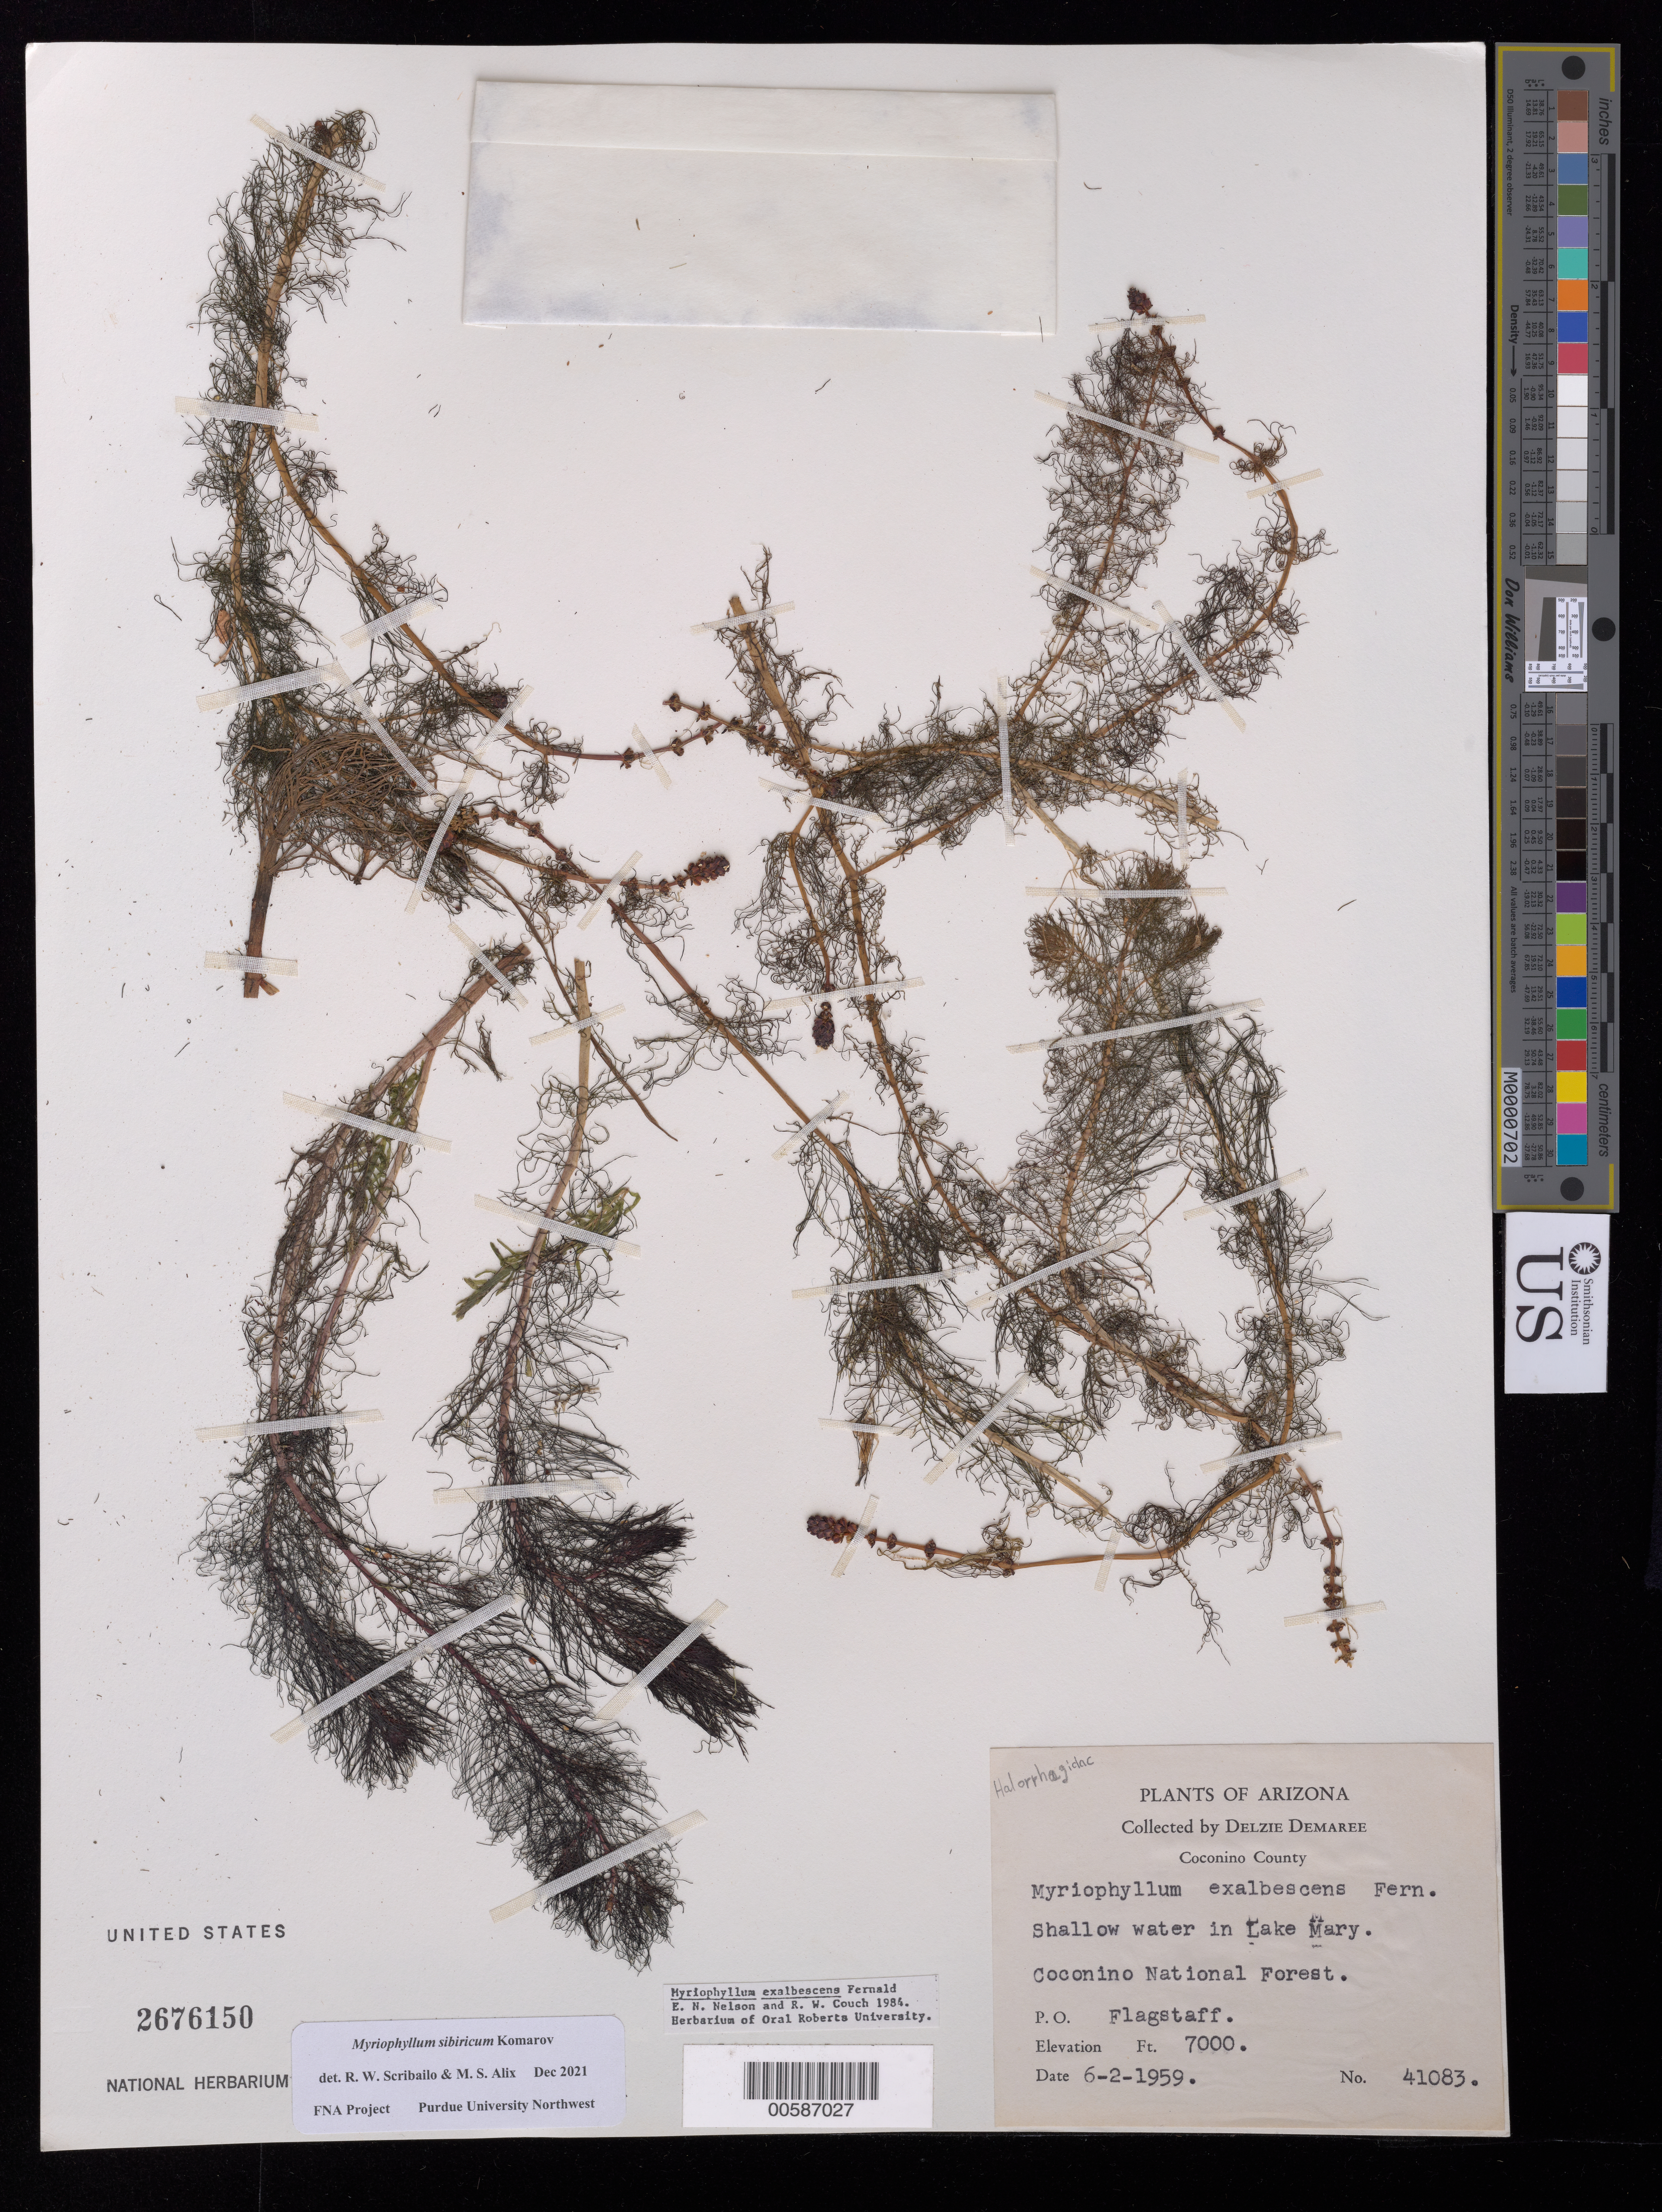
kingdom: Plantae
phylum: Tracheophyta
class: Magnoliopsida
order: Saxifragales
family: Haloragaceae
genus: Myriophyllum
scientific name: Myriophyllum sibiricum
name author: Kom.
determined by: Scribailo, R. W.; Alix, M. S.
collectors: D. Demaree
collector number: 41083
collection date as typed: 06 Feb 1959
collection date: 1959-02-06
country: United States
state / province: Arizona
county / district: Coconino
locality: Lake Mary, Coconio National Forest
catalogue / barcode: US 2676150